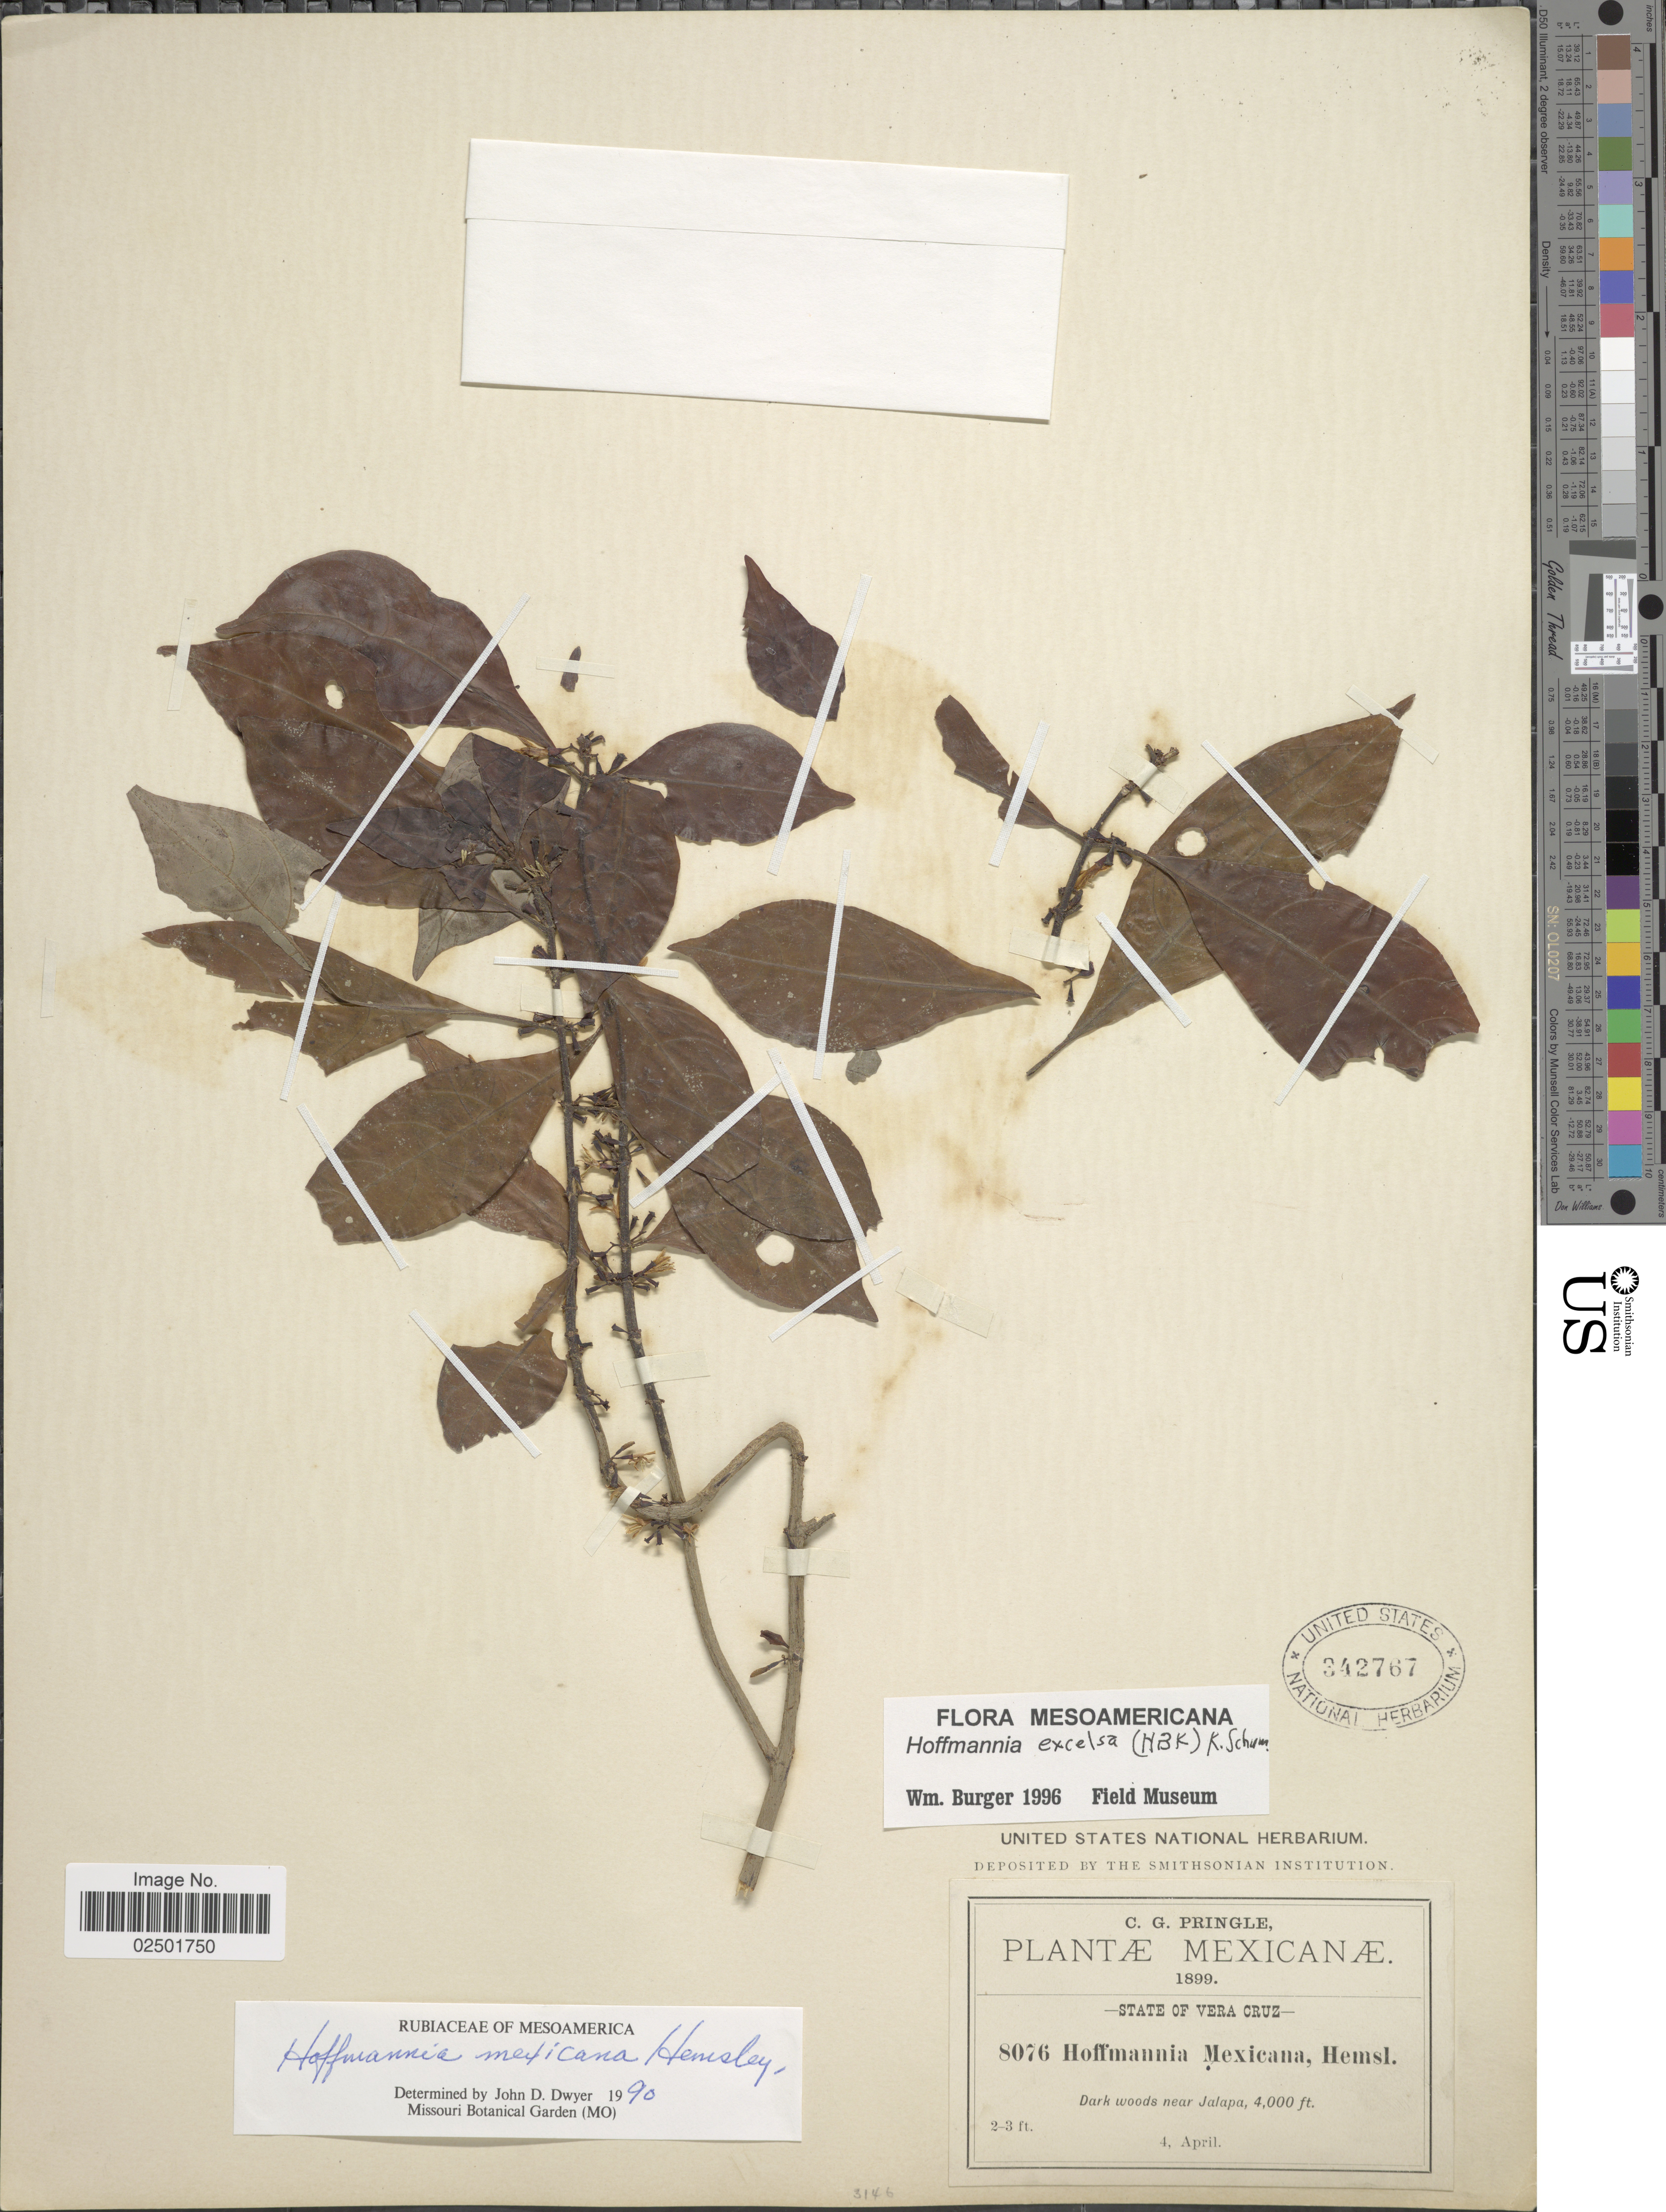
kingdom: Plantae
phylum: Tracheophyta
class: Magnoliopsida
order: Gentianales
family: Rubiaceae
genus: Hoffmannia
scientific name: Hoffmannia excelsa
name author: (Kunth) K. Schum.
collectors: C. G. Pringle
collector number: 8076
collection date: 1899-04-04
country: Mexico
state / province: Veracruz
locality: State of Vera Cruz, Dark woods near Jalapa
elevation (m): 1219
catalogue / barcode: US 342767